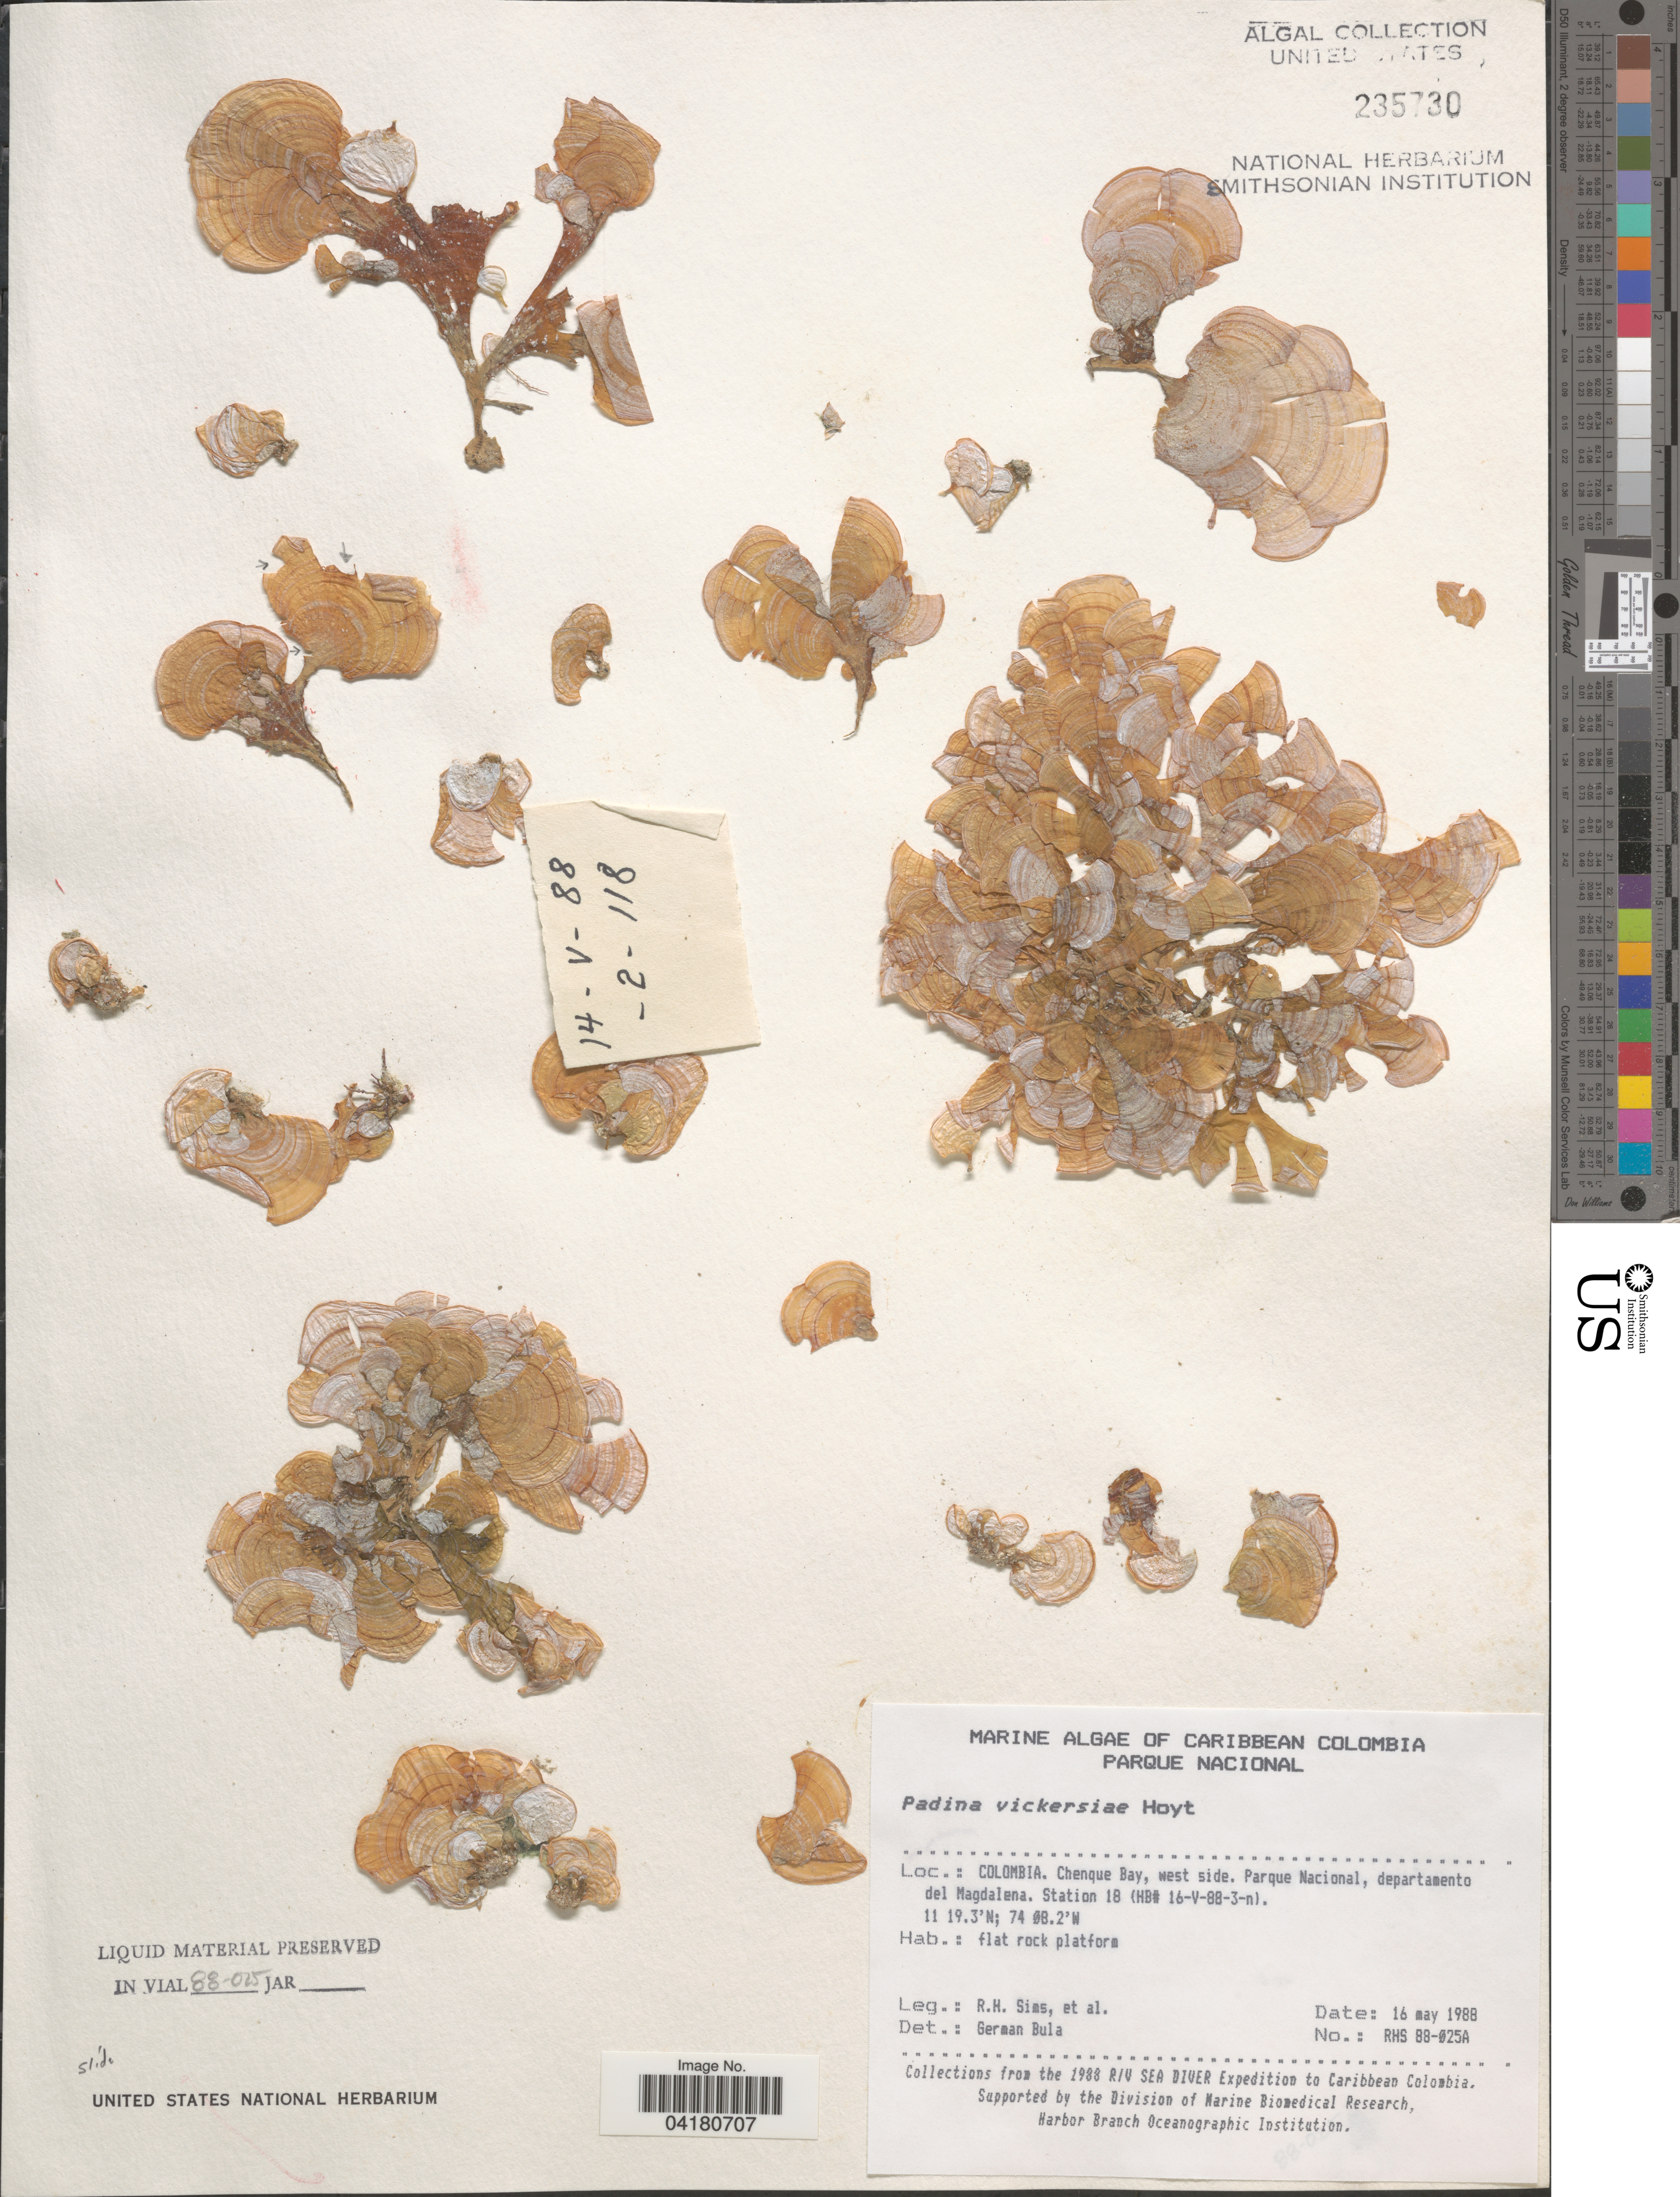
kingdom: Chromista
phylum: Ochrophyta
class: Phaeophyceae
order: Dictyotales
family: Dictyotaceae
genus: Padina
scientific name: Padina gymnospora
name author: (Kütz.) O.G. Sond.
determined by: Algae name updating Project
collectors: R. H. Sims & et al.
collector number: RHS88-025A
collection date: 1988-05-16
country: Colombia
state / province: Magdalena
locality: Caribbean Colombia. Chenque Bay, west side. Parque Nacional, departamento del Magdalena. Station (HB# 16-V-88-3-n). The 1988 R/V Sea Diver Expedition to Caribbean Colombia.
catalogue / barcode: US 235730